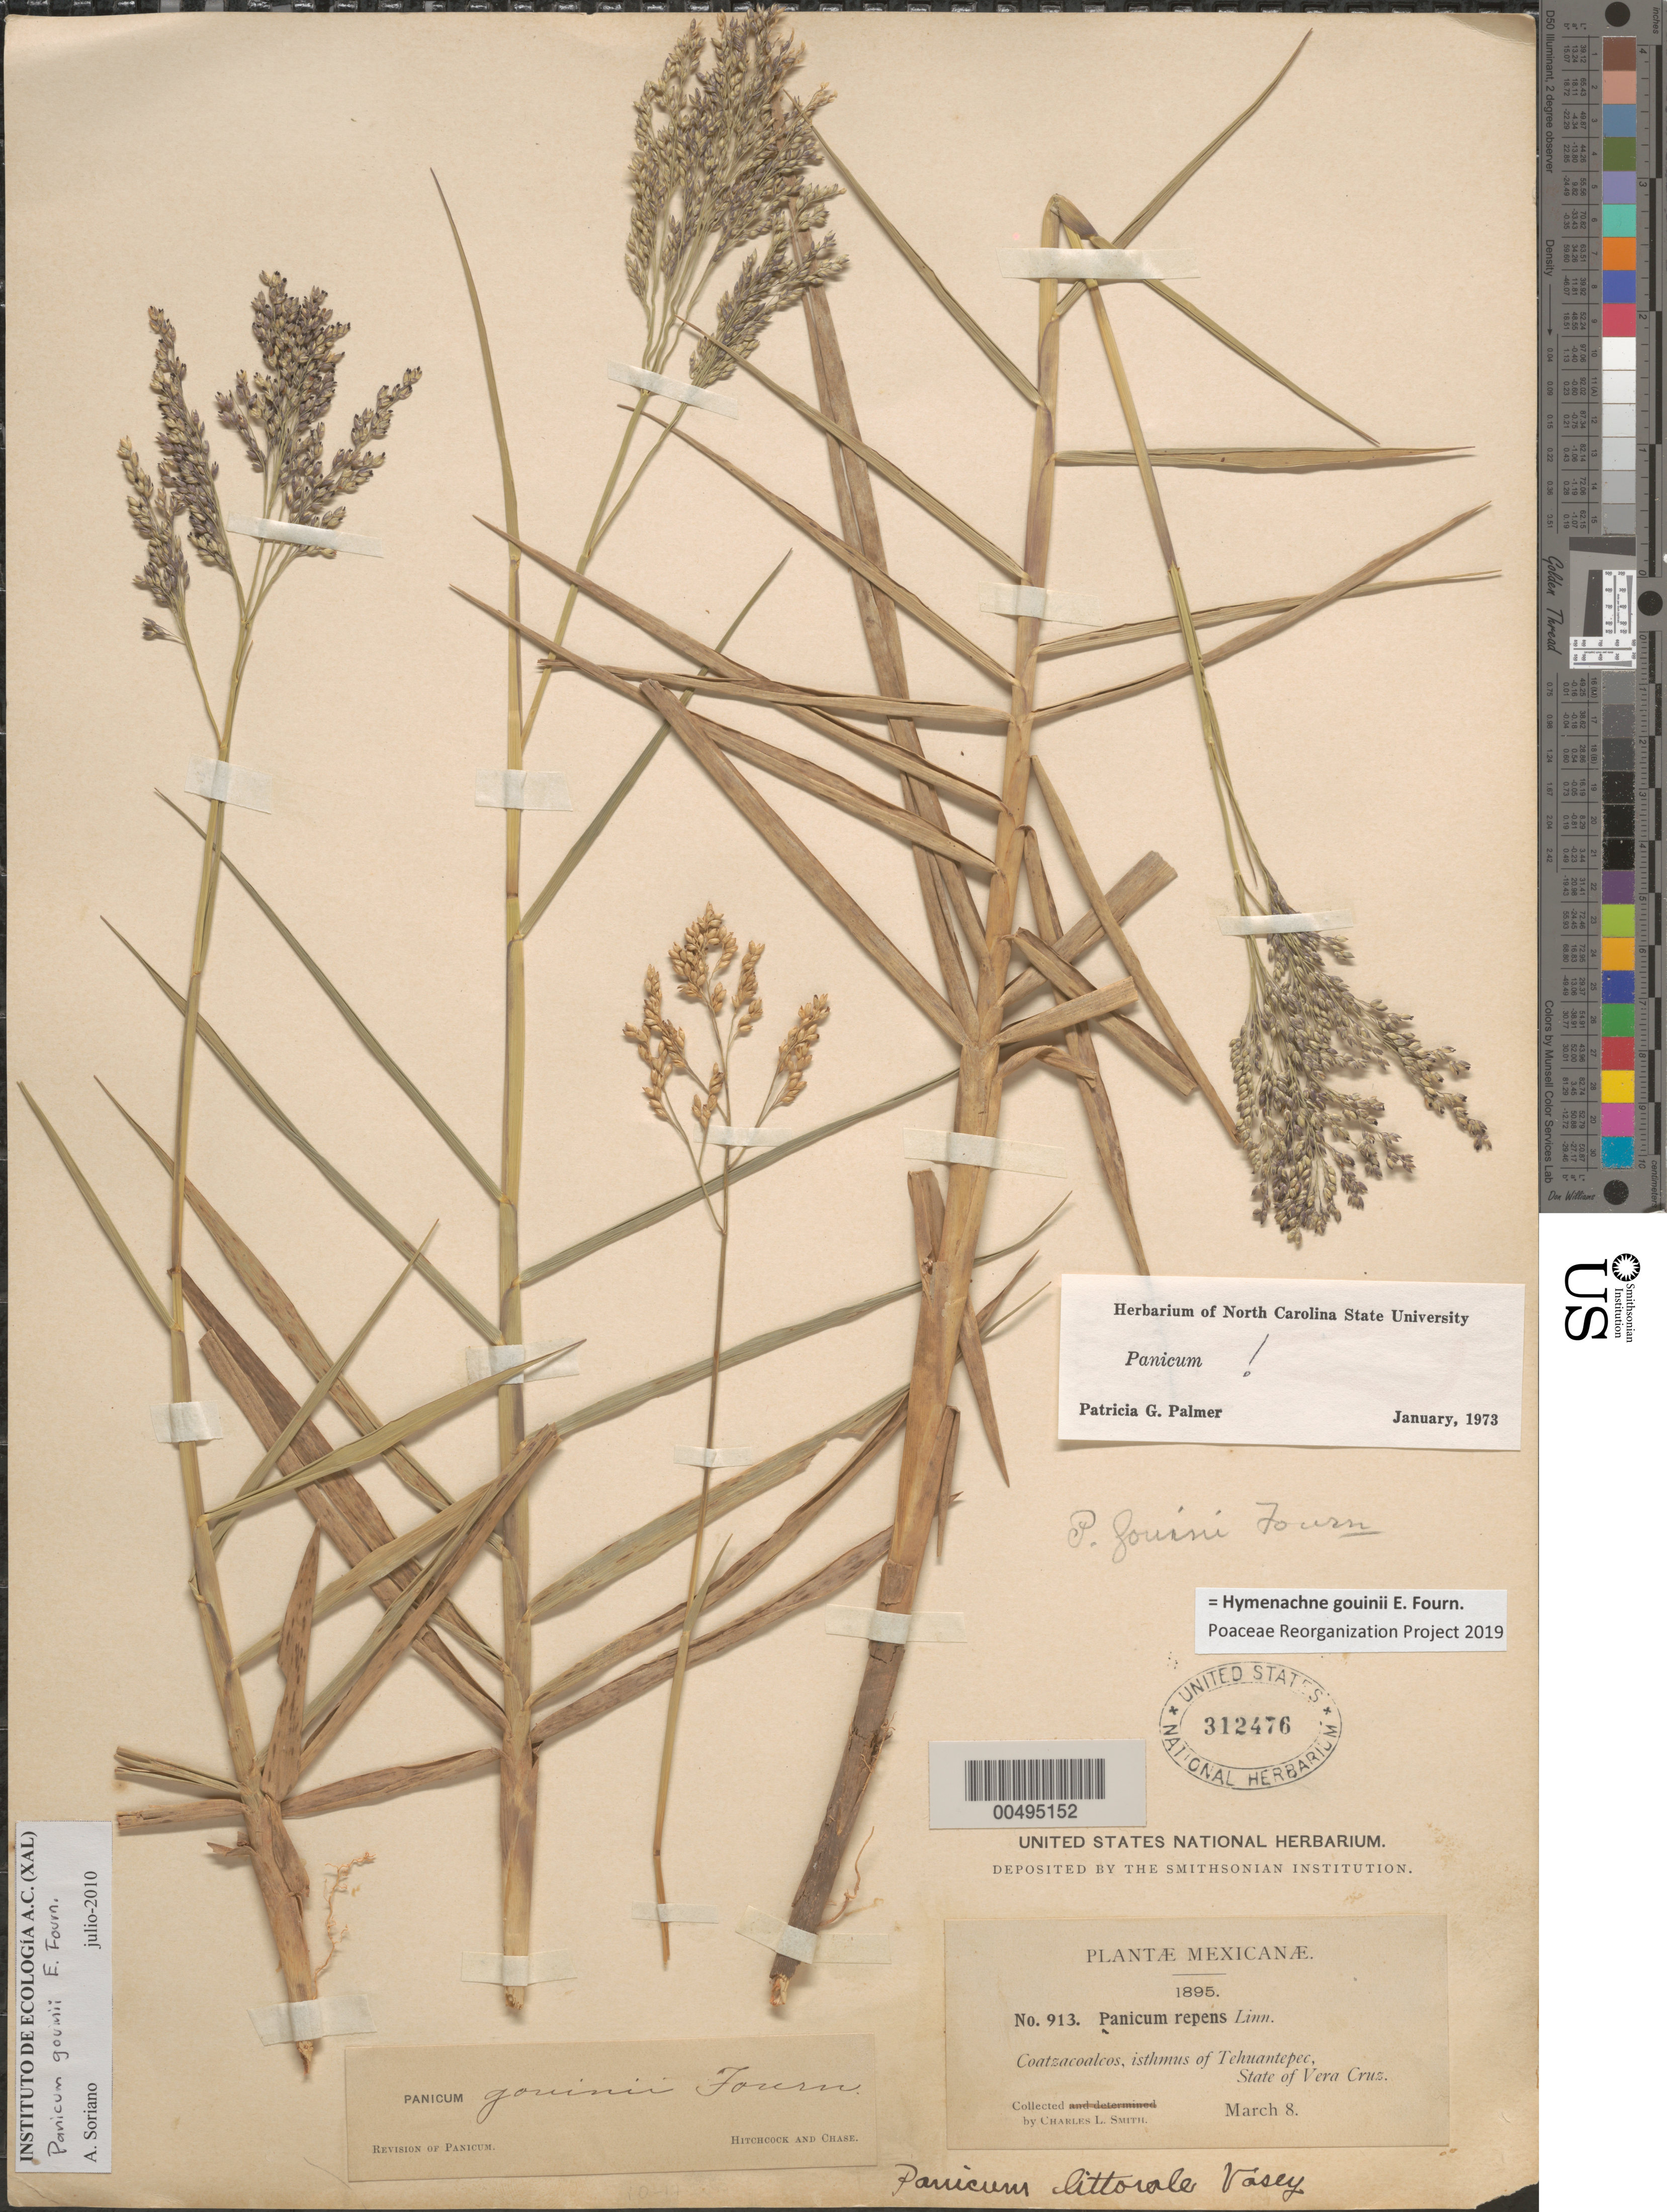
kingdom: Plantae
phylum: Tracheophyta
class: Liliopsida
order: Poales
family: Poaceae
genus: Panicum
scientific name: Panicum gouinii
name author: E. Fourn.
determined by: Palmer, P. G.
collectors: C. L. Smith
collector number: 913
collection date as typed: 8 Mar 1895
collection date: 1895-03-08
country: Mexico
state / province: Veracruz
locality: Coatzacoalcos, Isthmus of Tehuantepec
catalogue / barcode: US 312476